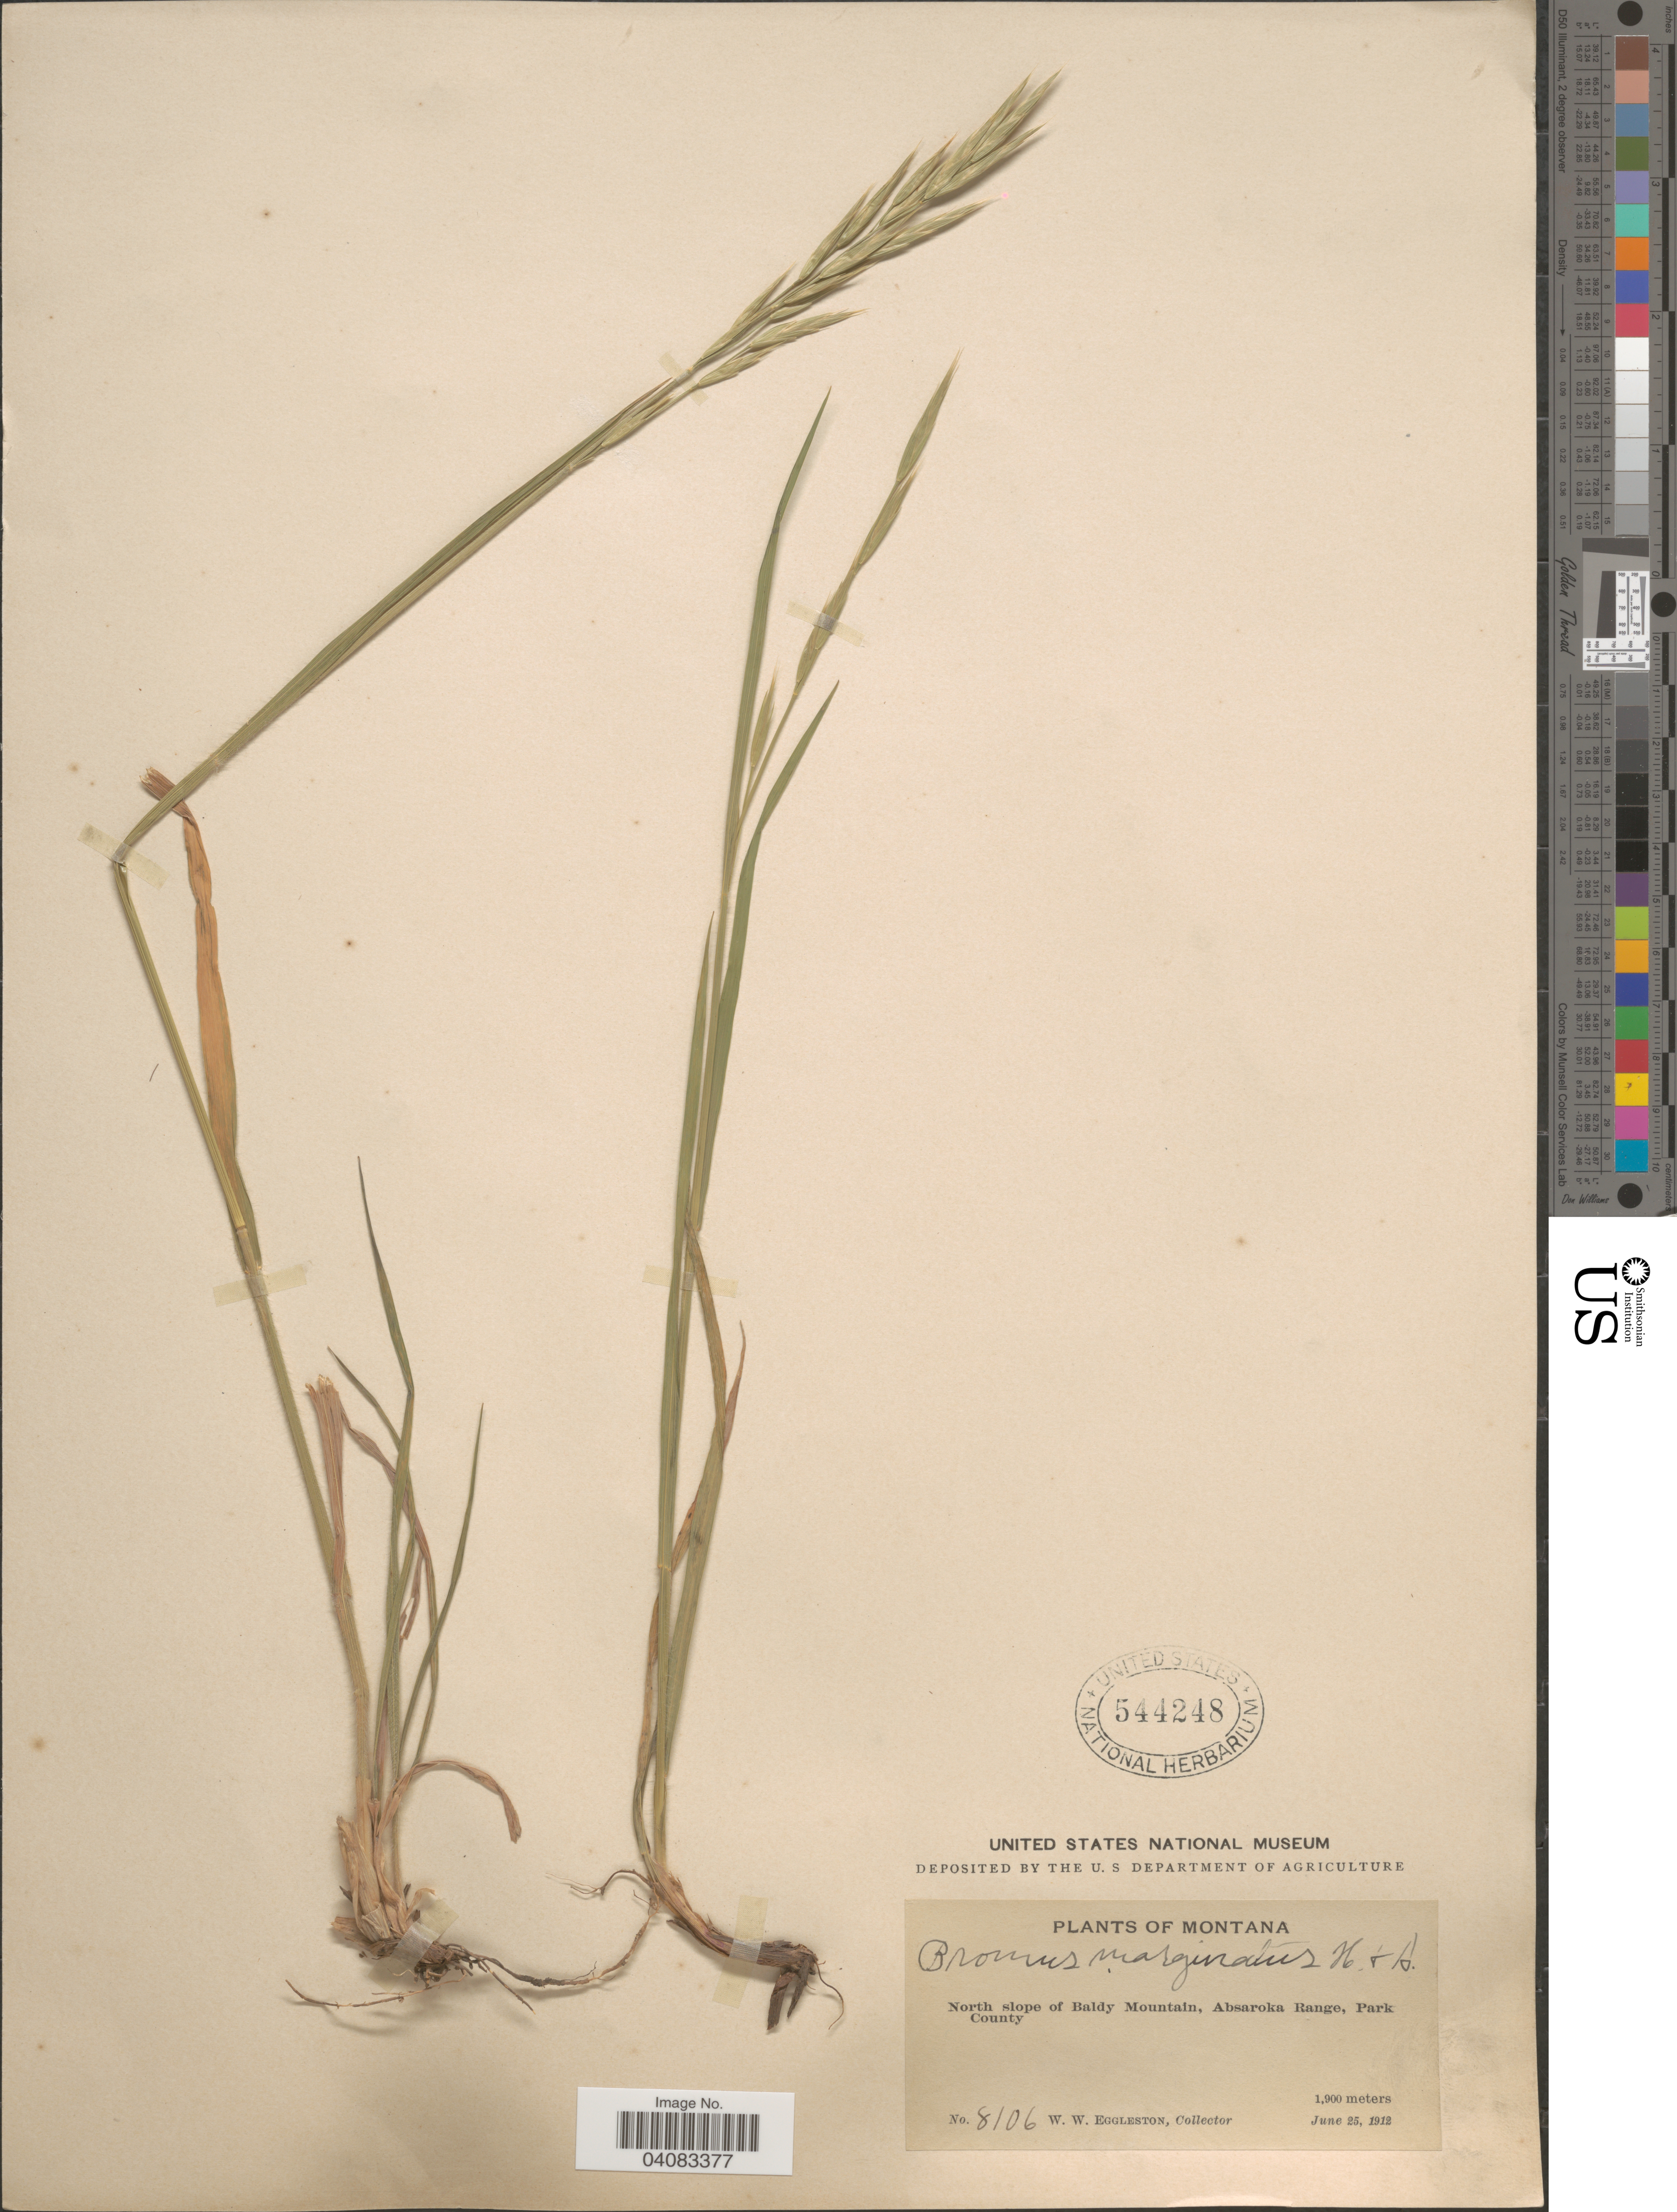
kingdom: Plantae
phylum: Tracheophyta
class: Liliopsida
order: Poales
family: Poaceae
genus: Bromus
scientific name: Bromus marginatus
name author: Nees ex Steud.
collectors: W. W. Eggleston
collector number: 8106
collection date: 1912-06-25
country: United States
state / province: Montana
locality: North slope of Baldy Mountain, Absaroka Range, Park County.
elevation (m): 1900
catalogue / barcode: US 544248